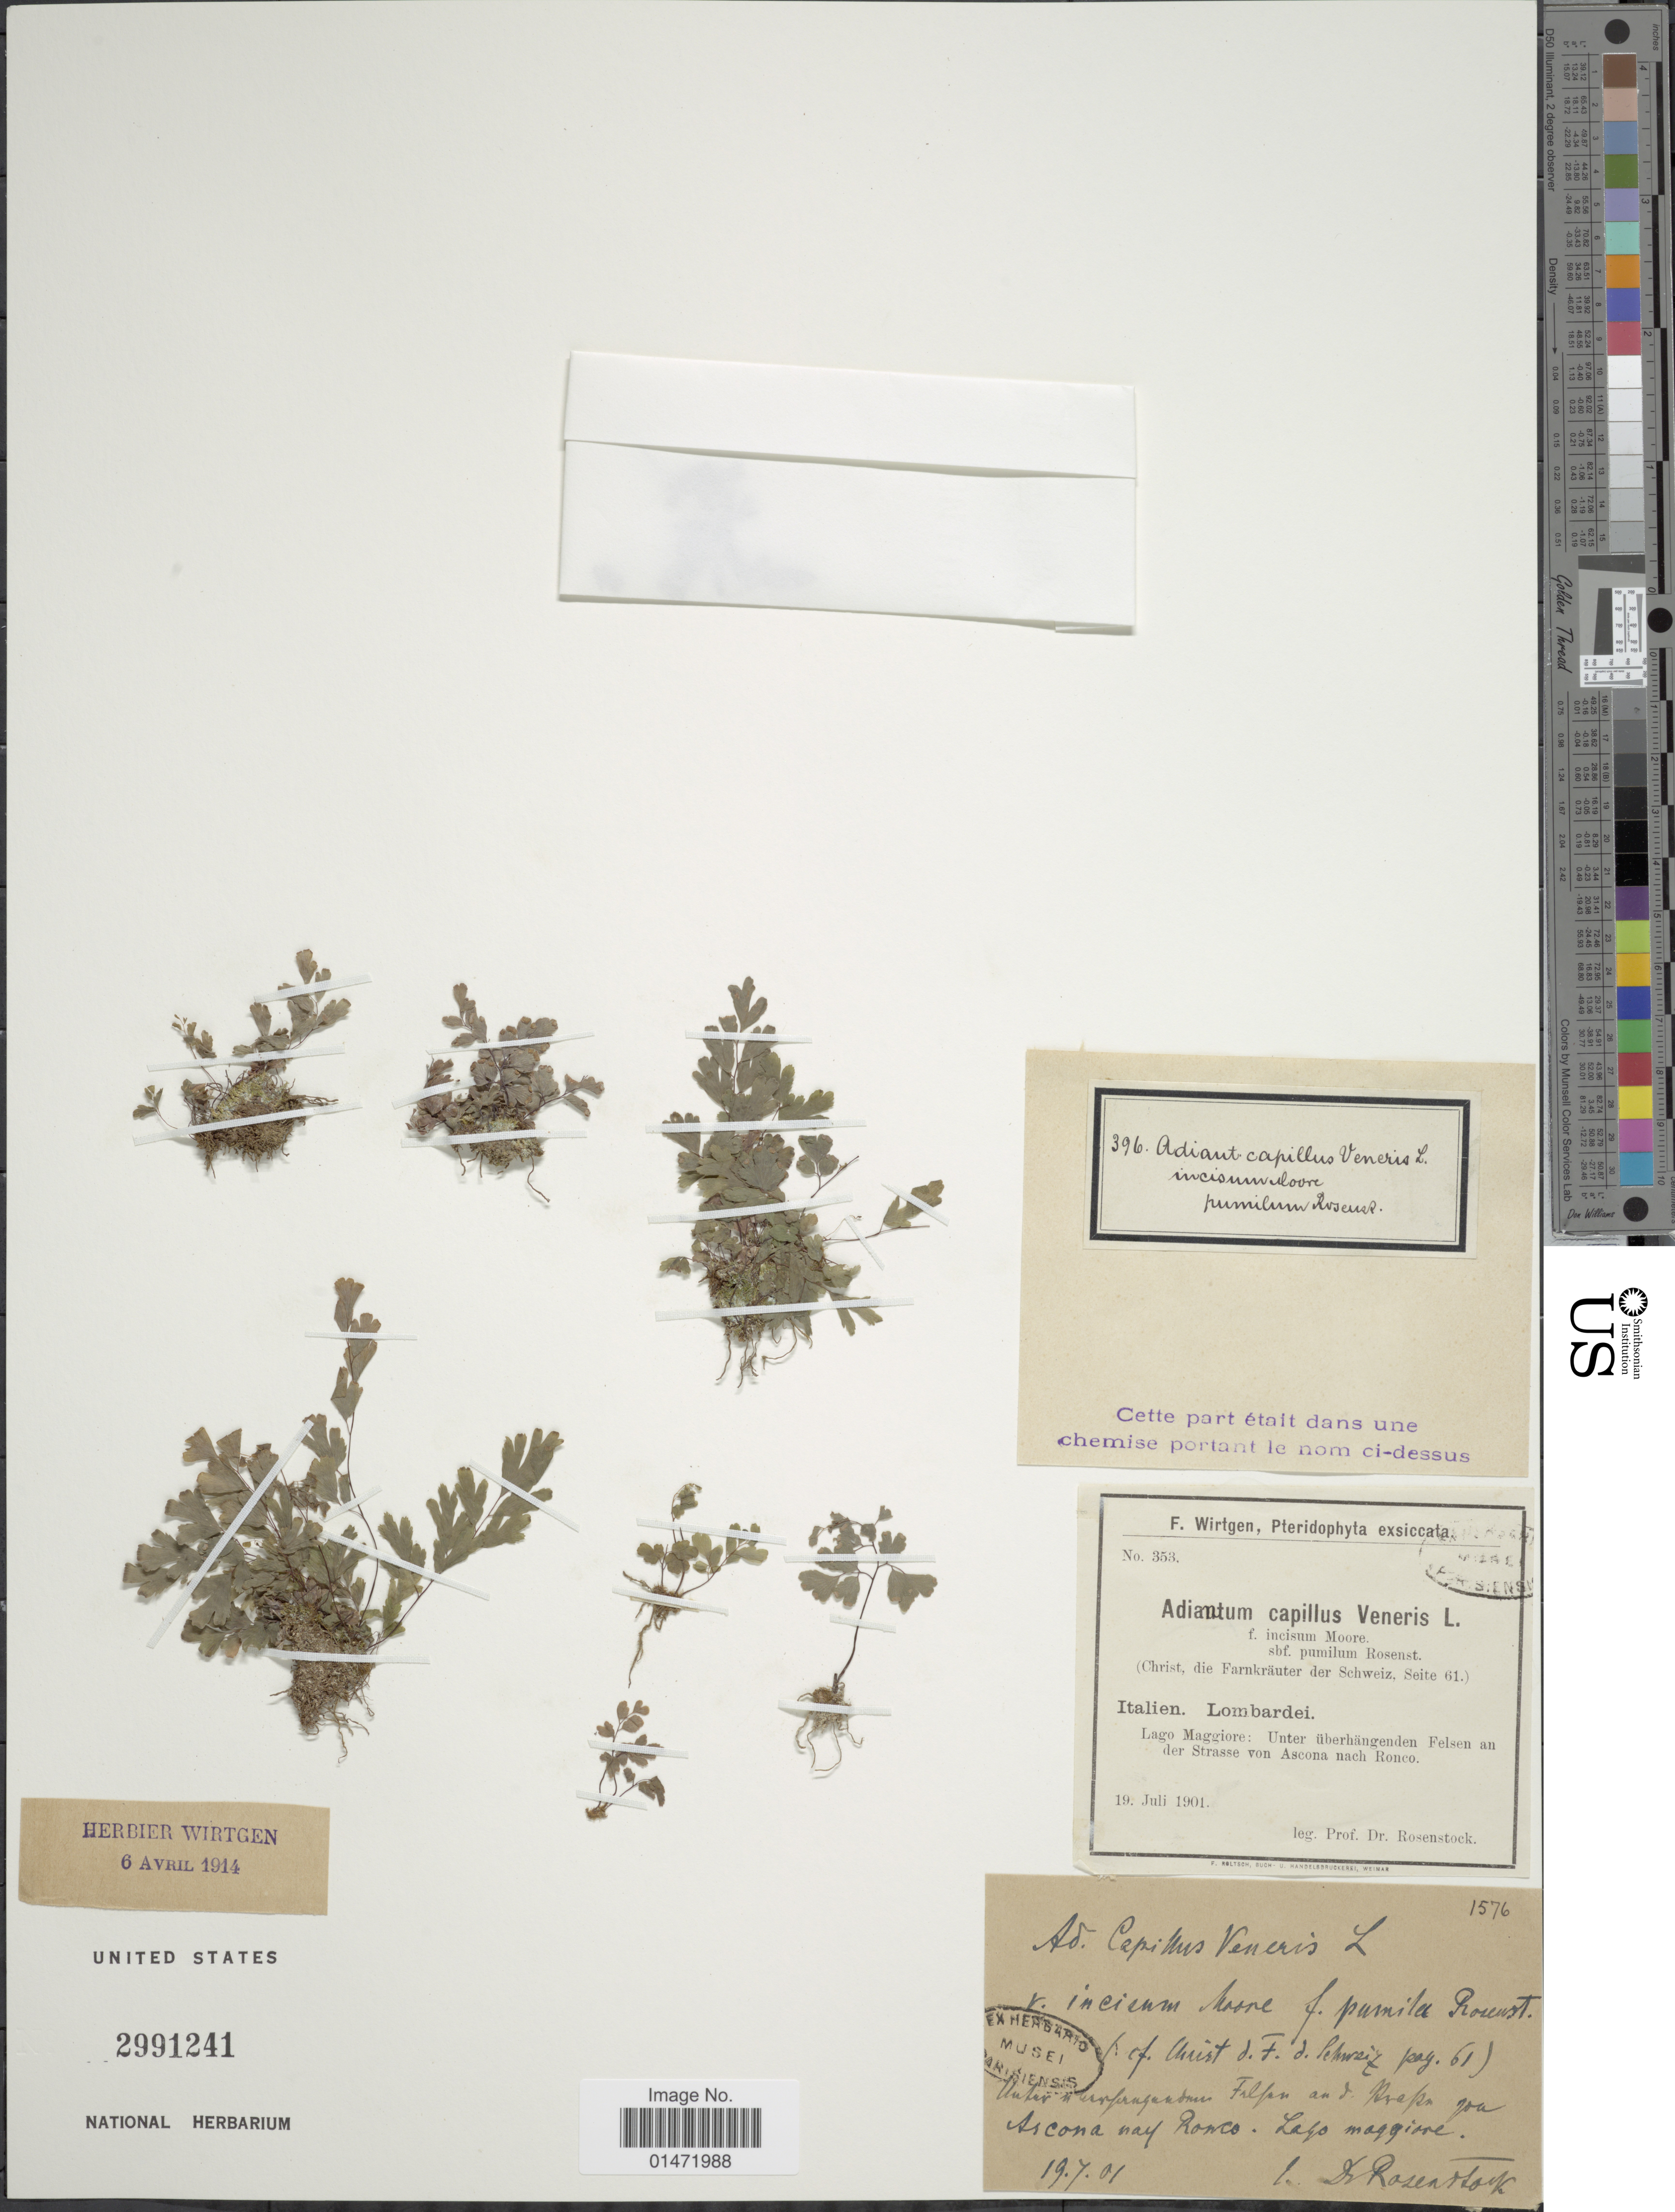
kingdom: Plantae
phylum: Tracheophyta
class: Polypodiopsida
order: Polypodiales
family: Pteridaceae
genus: Adiantum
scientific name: Adiantum capillus-veneris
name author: L.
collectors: -- Rosenstock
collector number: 353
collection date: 1901-07-19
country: Italy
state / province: Lombardy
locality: Lao Maggiore: Unter überhängenden Felsen an der Strasse von Ascona nach Ronco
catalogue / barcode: US 2991241